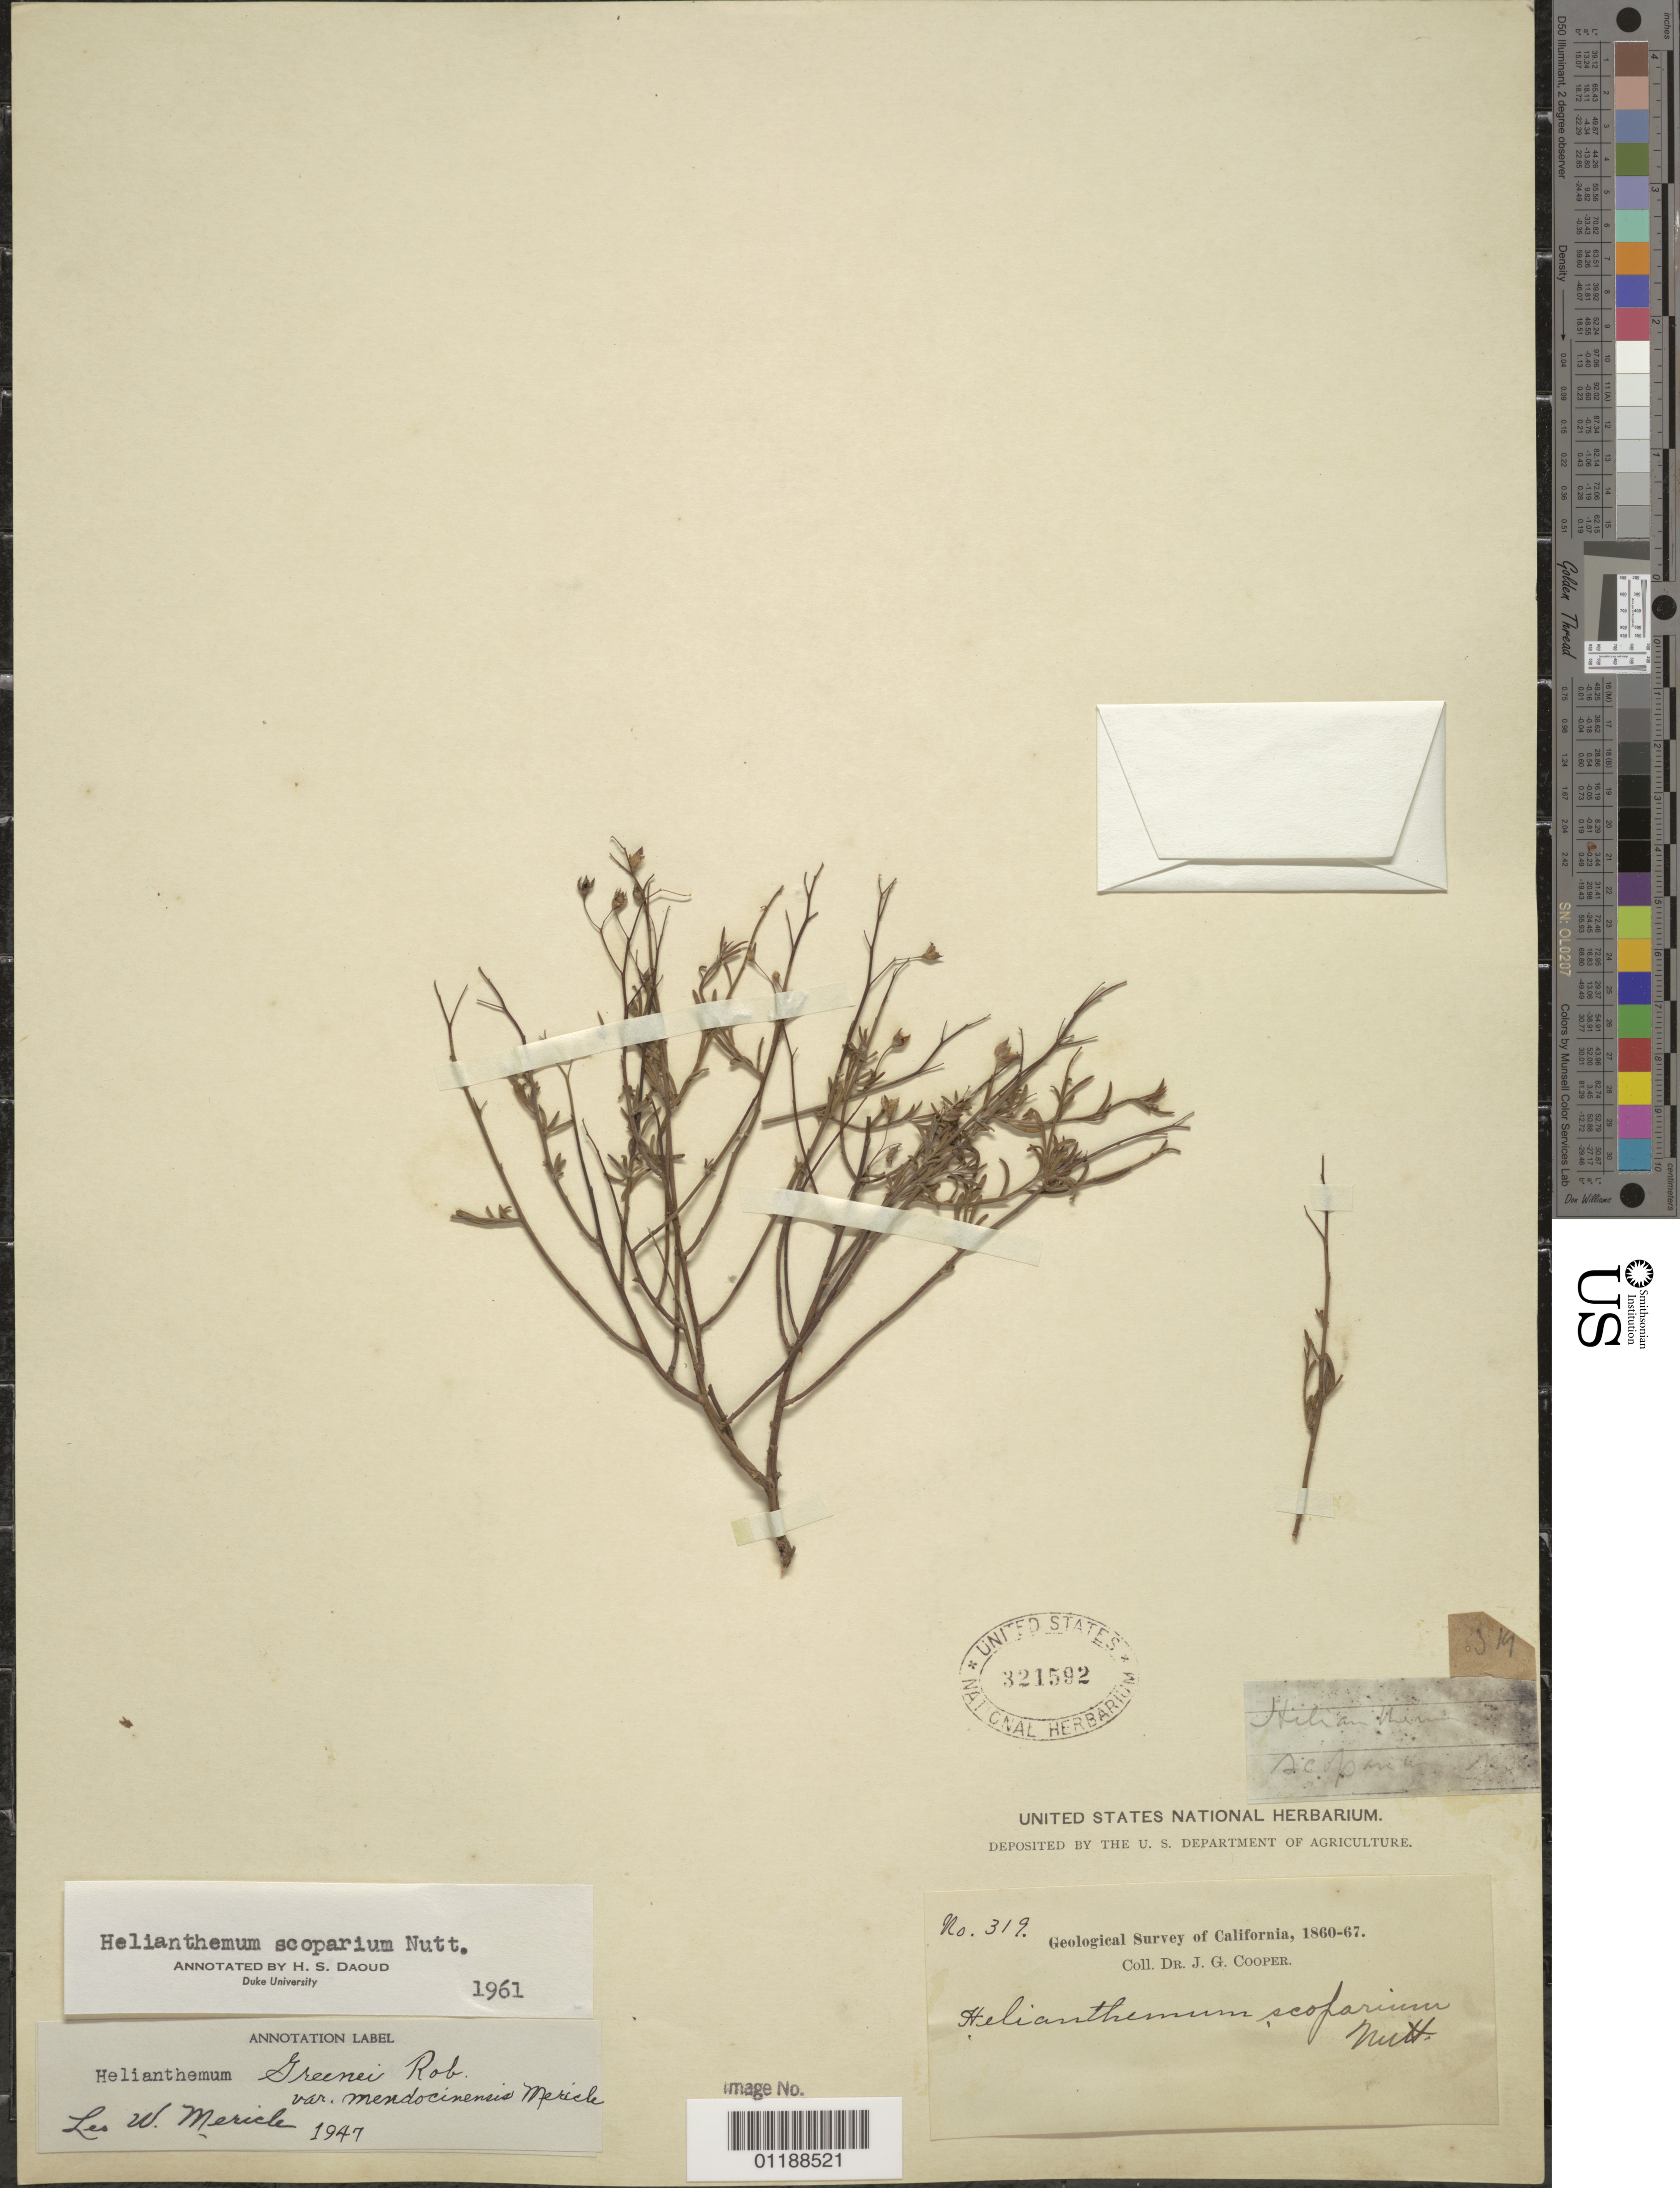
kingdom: Plantae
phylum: Tracheophyta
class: Magnoliopsida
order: Malvales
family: Cistaceae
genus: Helianthemum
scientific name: Helianthemum scoparium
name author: Nutt. ex Torr. & A. Gray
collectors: J. G. Cooper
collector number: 319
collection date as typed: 1860 to -- --- 1867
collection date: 1860/1867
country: United States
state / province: California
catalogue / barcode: US 321592